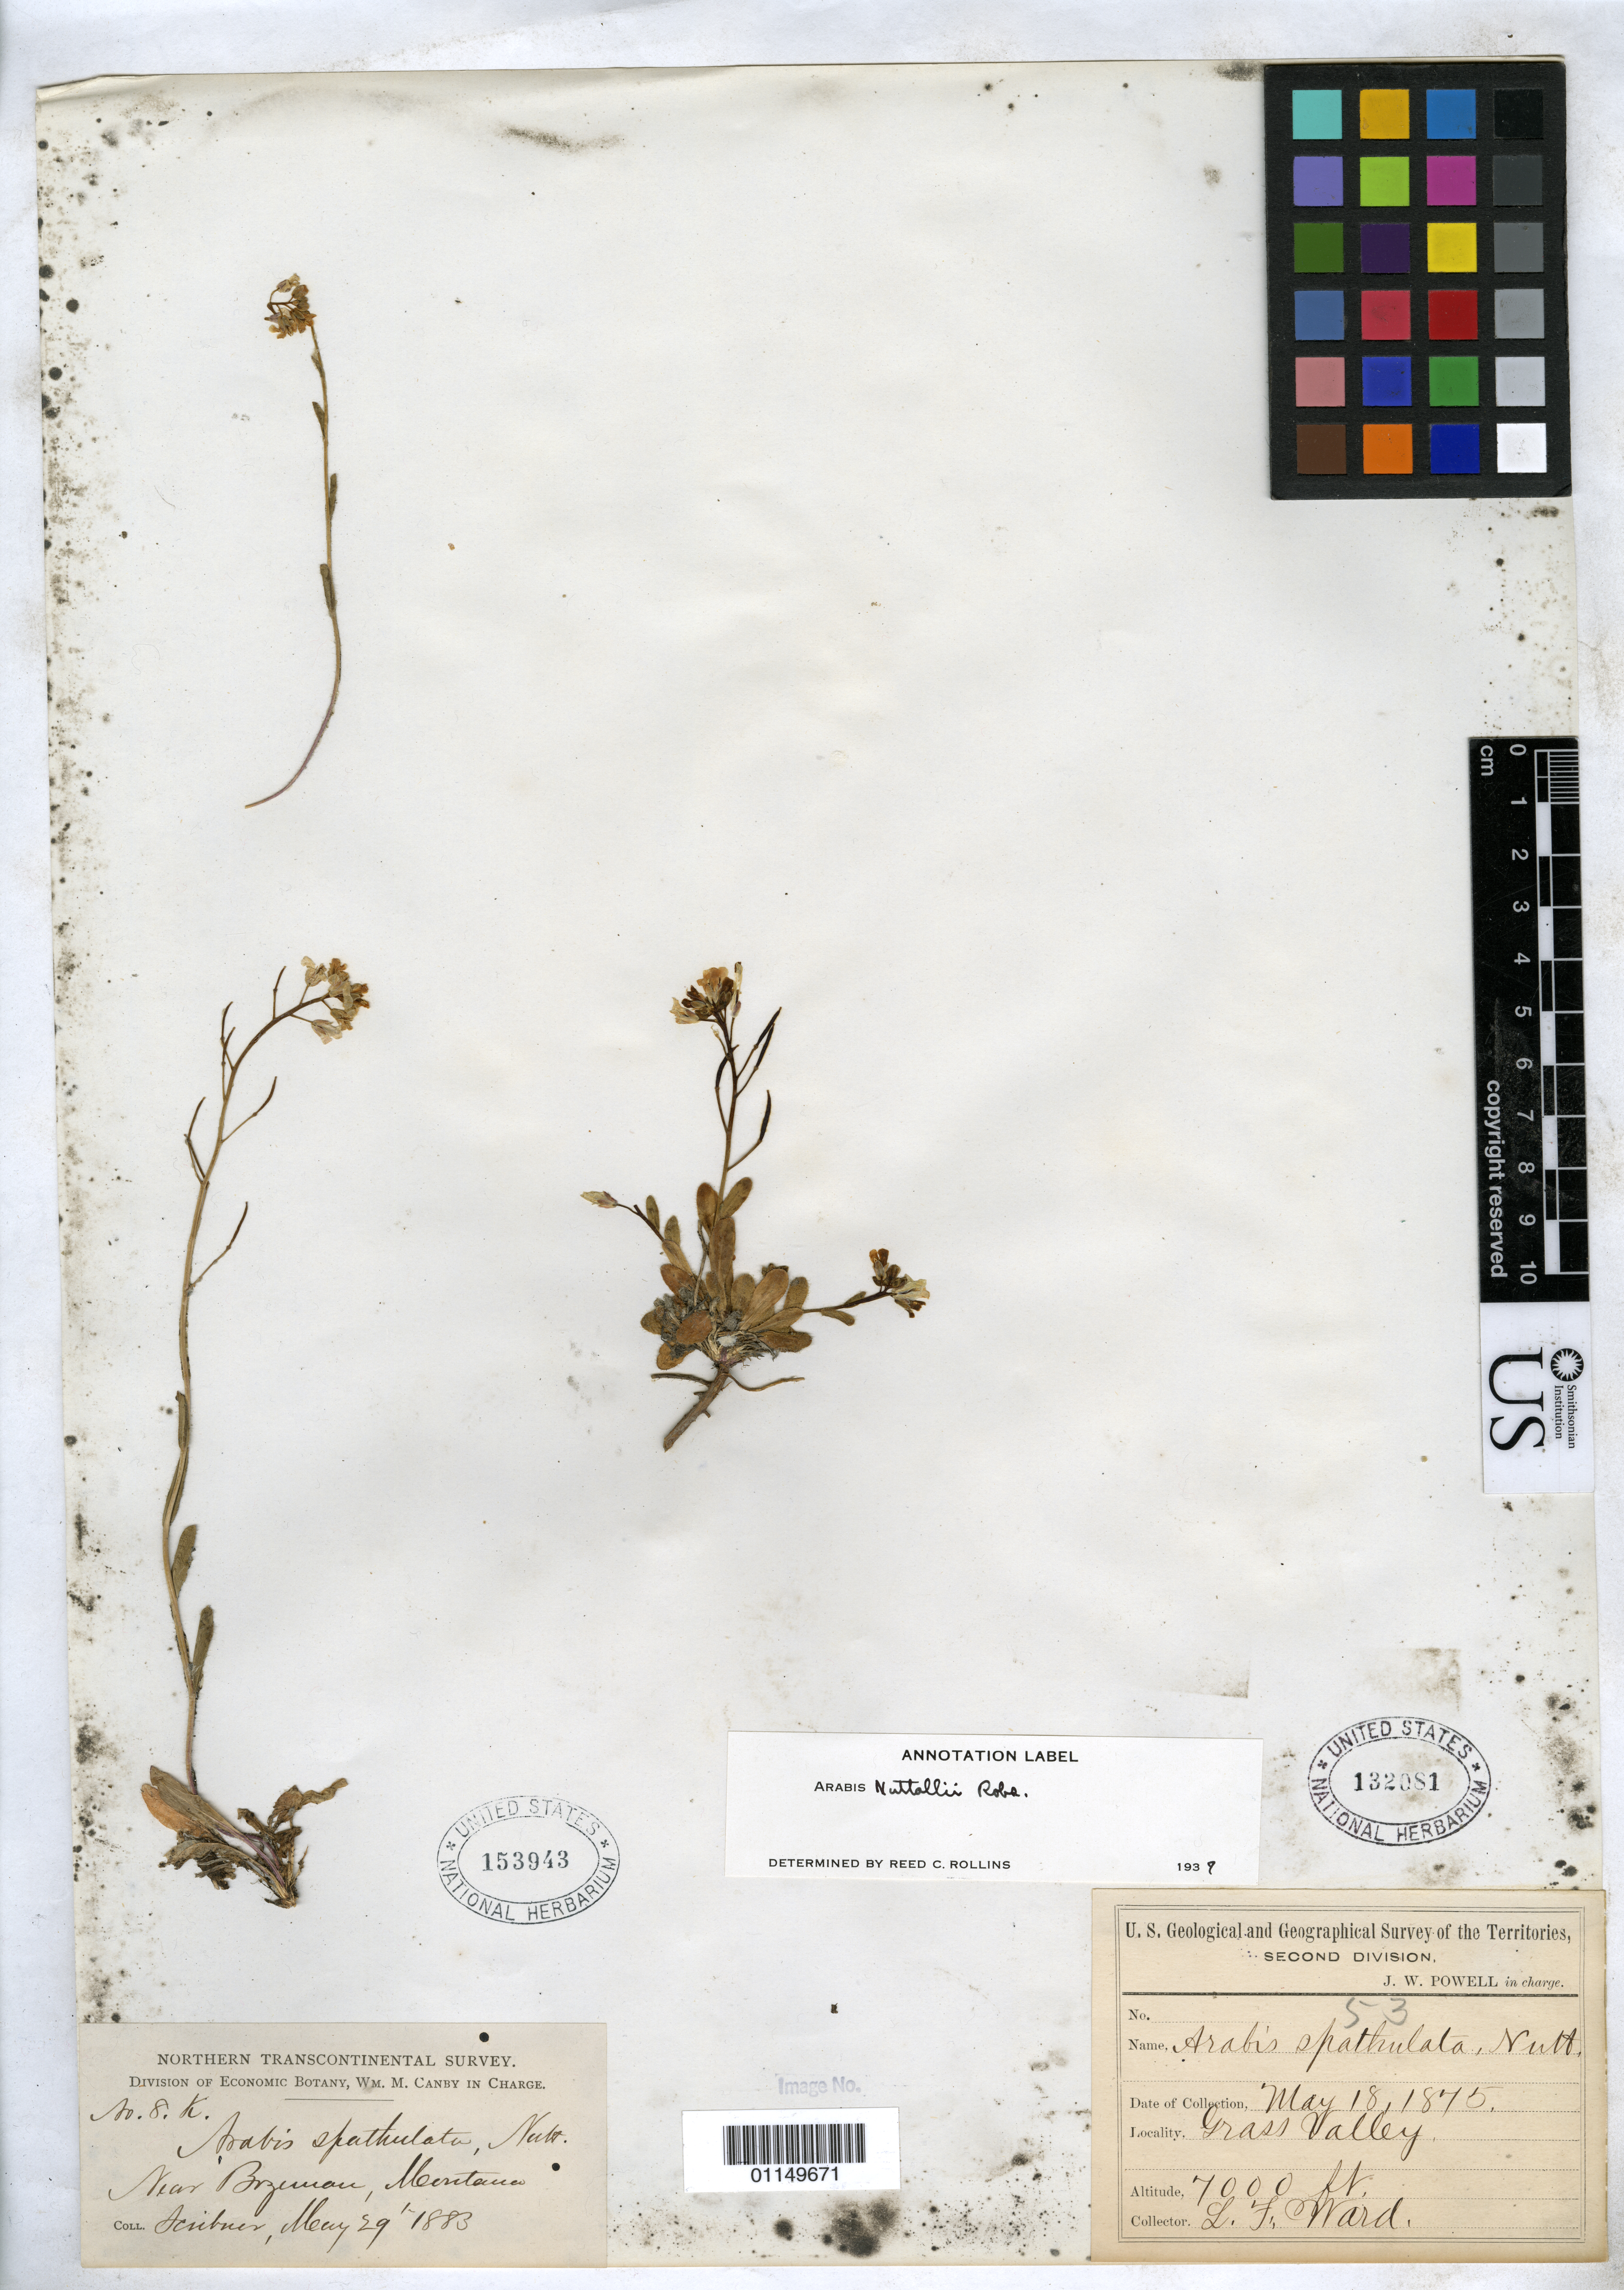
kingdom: Plantae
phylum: Tracheophyta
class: Magnoliopsida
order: Brassicales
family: Brassicaceae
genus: Arabis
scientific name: Arabis nuttallii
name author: B.L. Rob.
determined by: Rollins, Reed C., (GH), Harvard University Herbaria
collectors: L. F. Ward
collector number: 53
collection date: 1875-05-18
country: United States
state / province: Utah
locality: Grass Valley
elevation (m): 2134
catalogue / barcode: US 132081